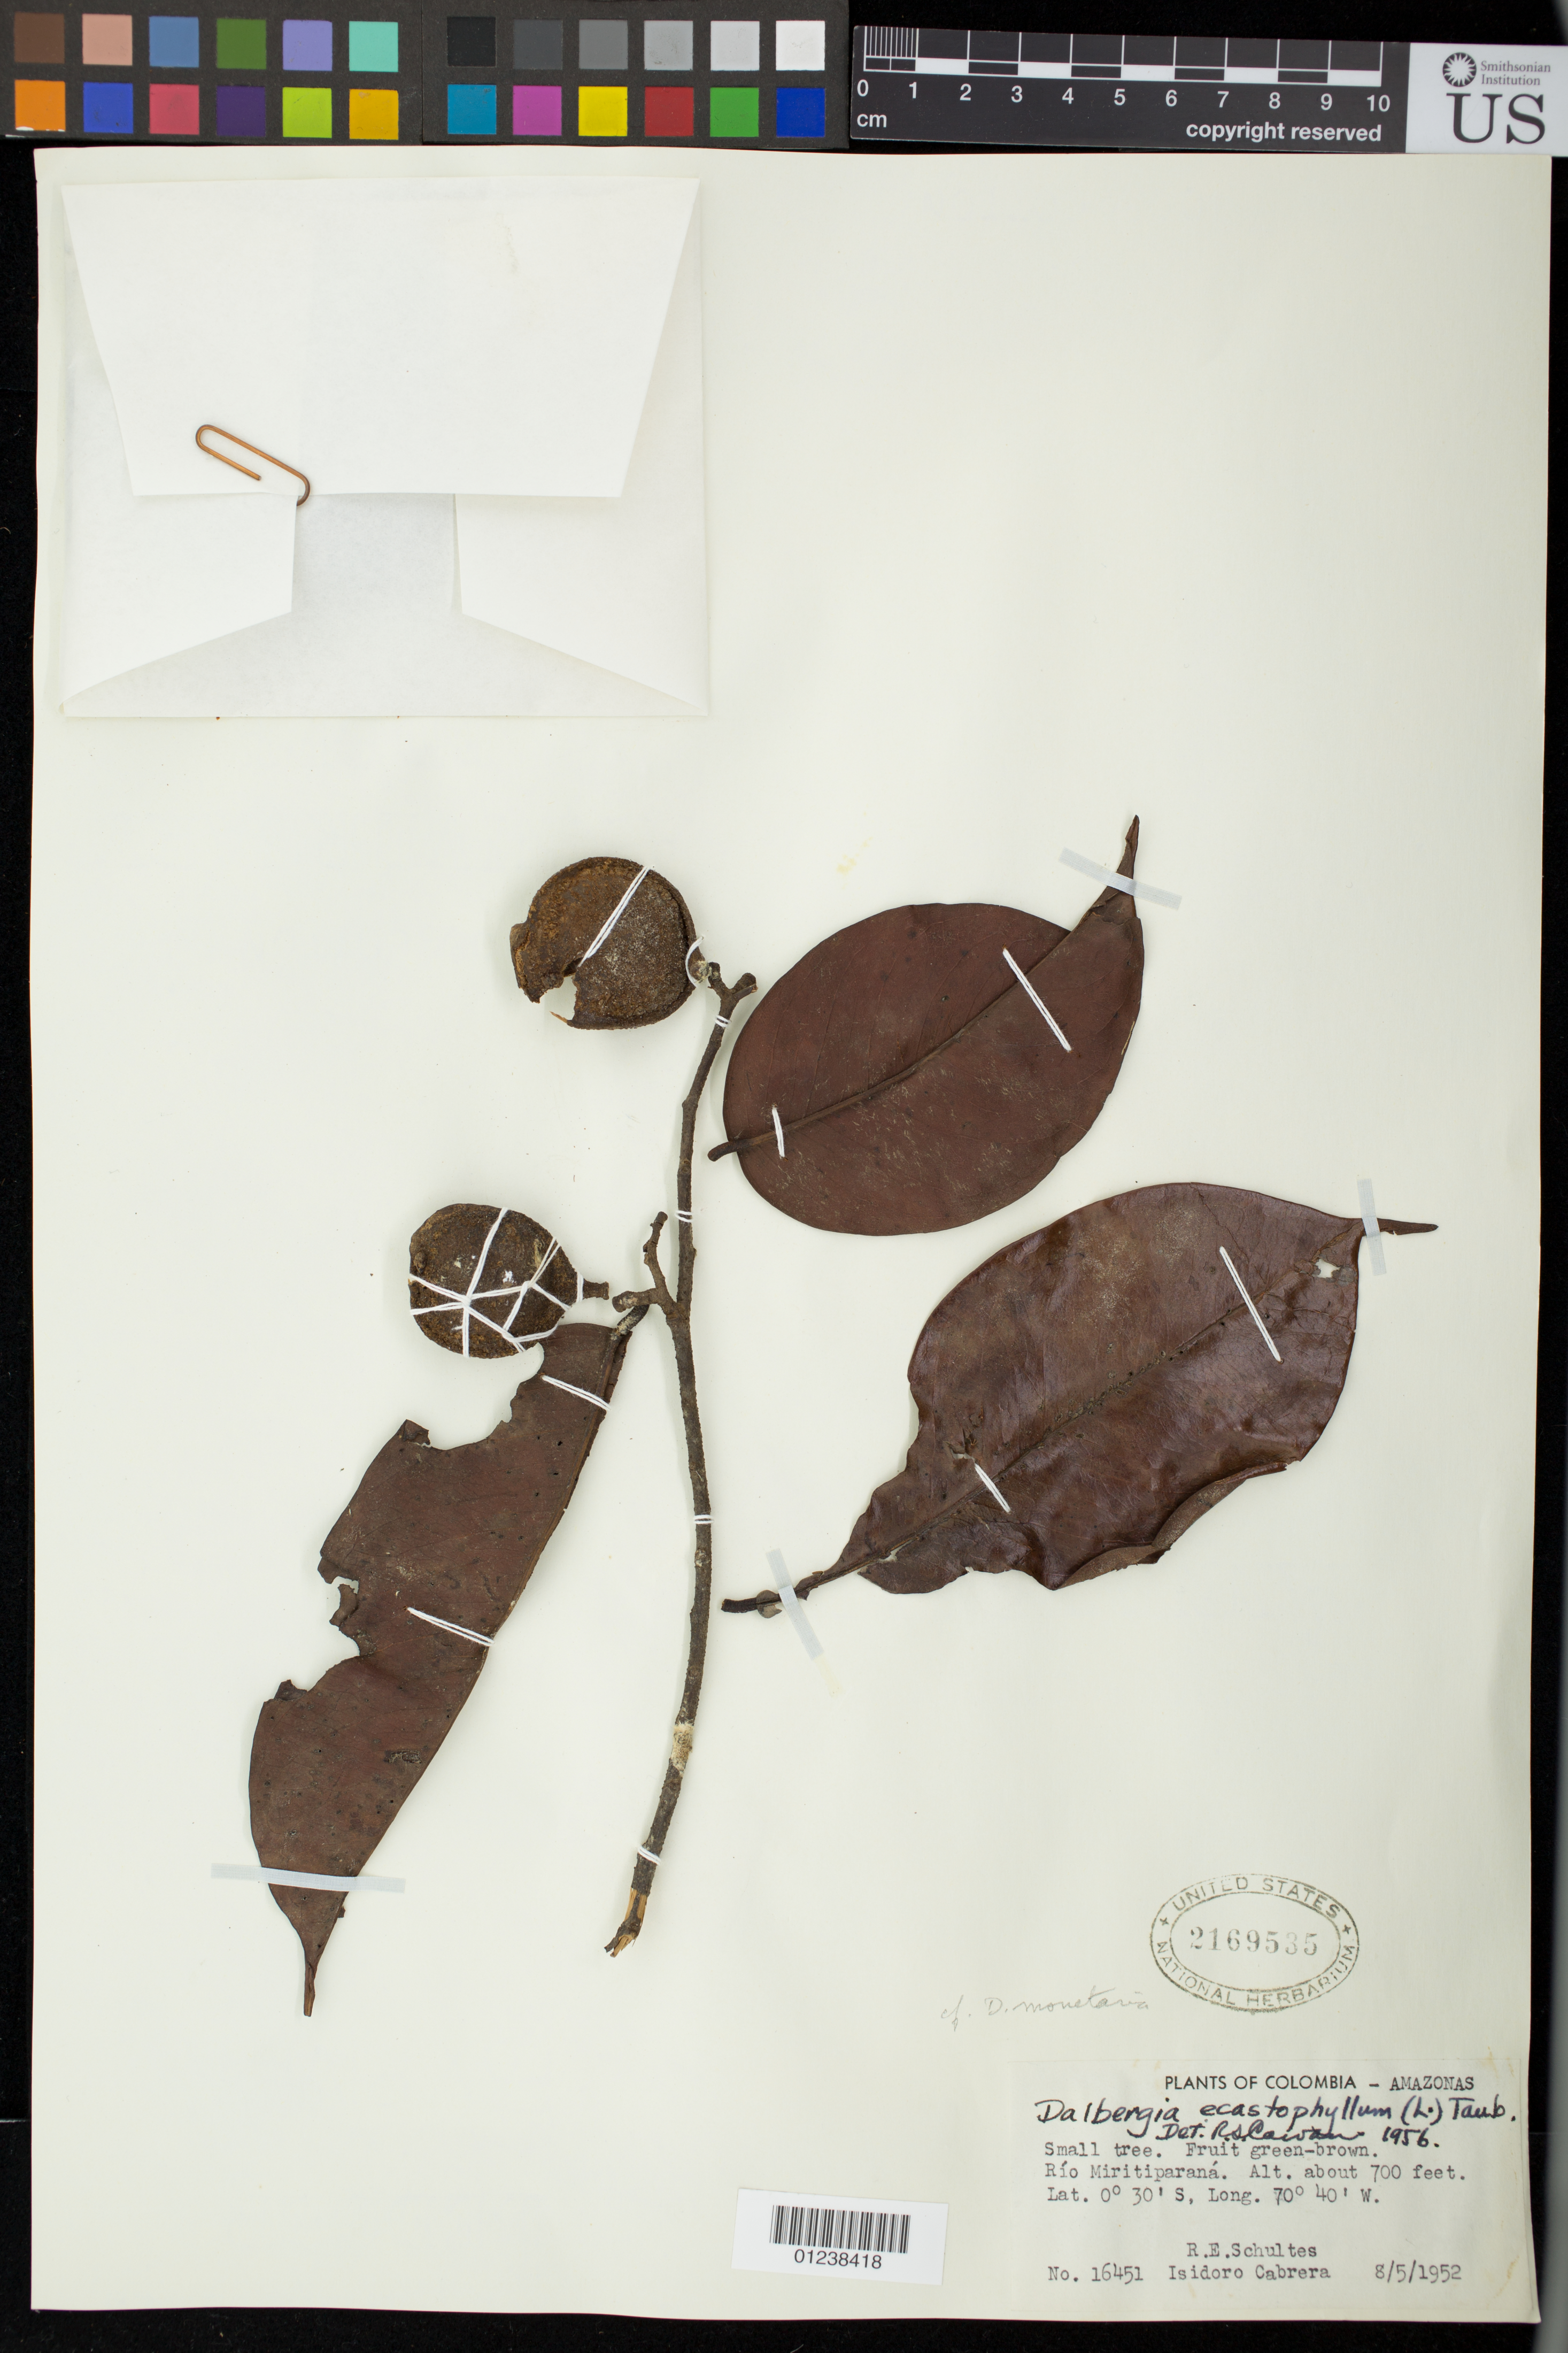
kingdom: Plantae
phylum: Tracheophyta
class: Magnoliopsida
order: Fabales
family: Fabaceae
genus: Dalbergia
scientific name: Dalbergia monetaria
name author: L. f.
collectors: R. E. Schultes & I. Cabrera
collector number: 16451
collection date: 1952-08-05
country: Colombia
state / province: Amazônas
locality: Rio Miritiparana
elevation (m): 213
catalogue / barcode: US 2169535